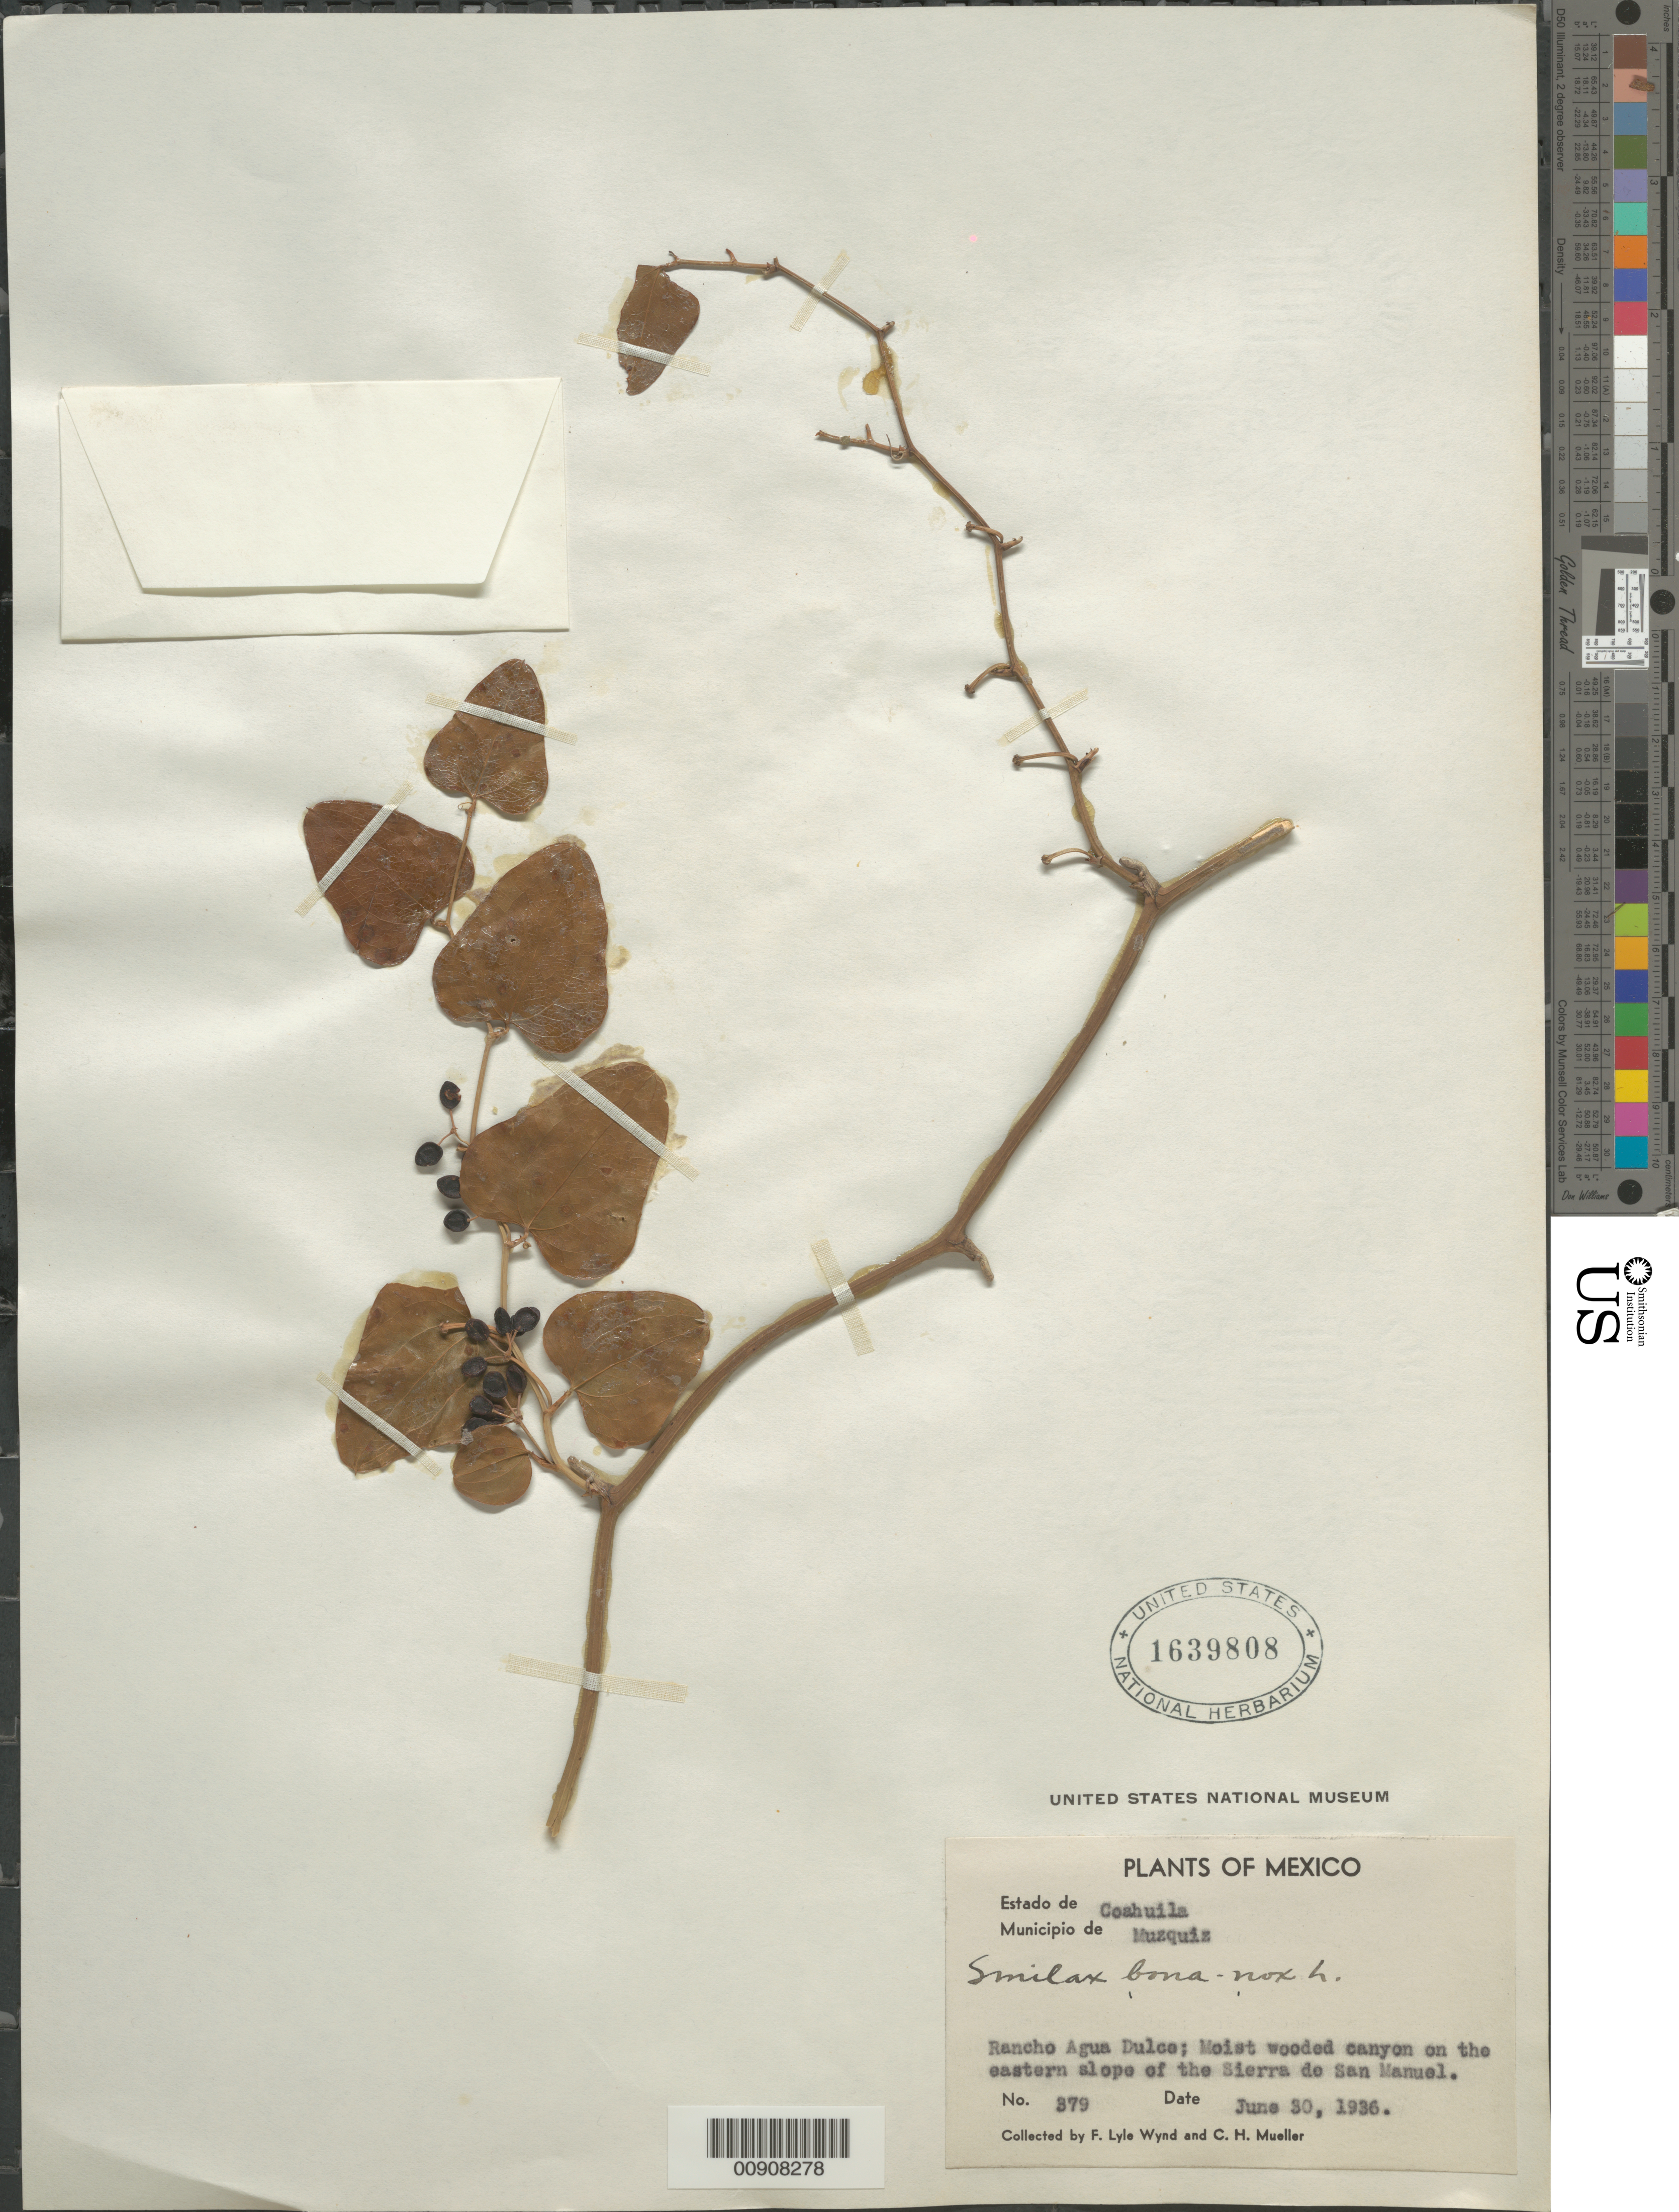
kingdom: Plantae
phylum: Tracheophyta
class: Liliopsida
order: Liliales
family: Smilacaceae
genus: Smilax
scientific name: Smilax bona-nox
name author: L.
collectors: F. L. Wynd & C. H. Mueller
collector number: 379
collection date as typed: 30 Jun 1936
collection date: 1936-06-30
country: Mexico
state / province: Coahuila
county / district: Múzquiz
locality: Estado de Coahuila, Municipio de Múzquiz, Rancho Agua Dulce. Canyon on the eastern slope of the Sierra de San Manuel.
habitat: Moist wooded canyon on the eastern slope of the Sierra.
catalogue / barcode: US 1639808